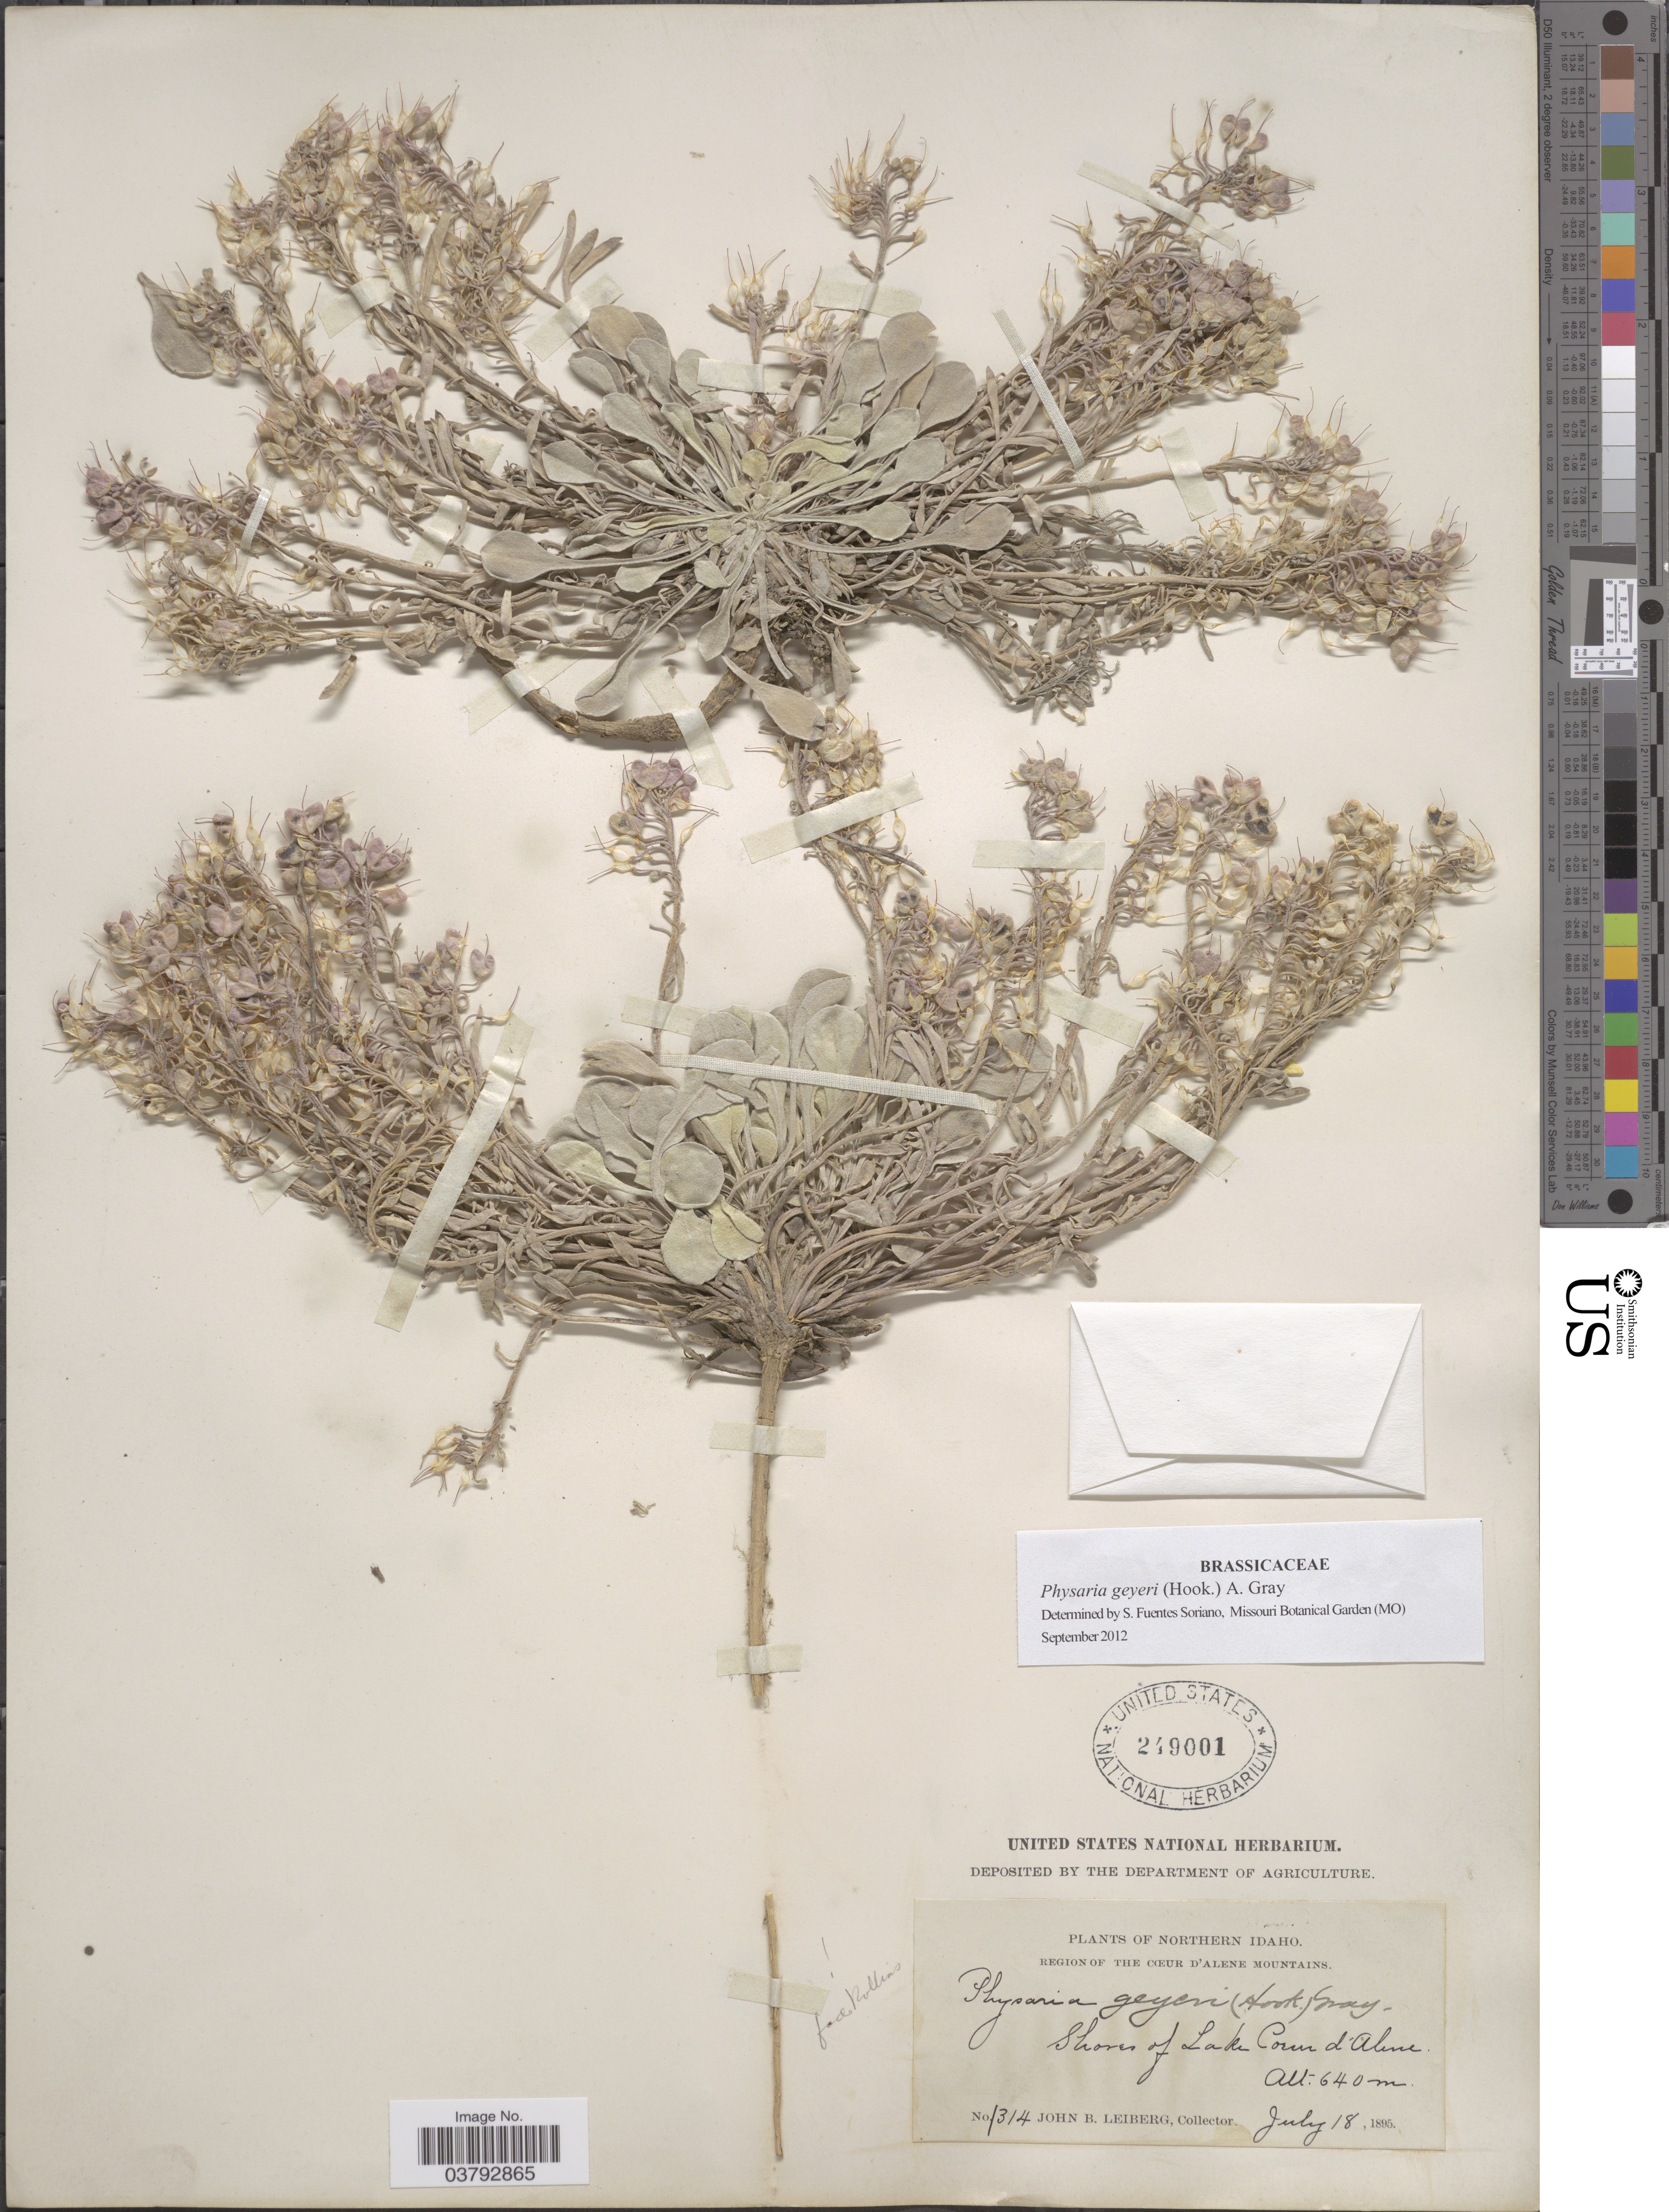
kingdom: Plantae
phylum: Tracheophyta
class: Magnoliopsida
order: Brassicales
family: Brassicaceae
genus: Physaria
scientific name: Physaria geyeri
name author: (Hook.) A. Gray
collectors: J. B. Leiberg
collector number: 1314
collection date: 1895-07-18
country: United States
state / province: Idaho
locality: Northern Idaho. Region of the Cœur D'Alene Mountains. Shores of Lake Coeur d'Alene.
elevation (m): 640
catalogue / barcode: US 249001